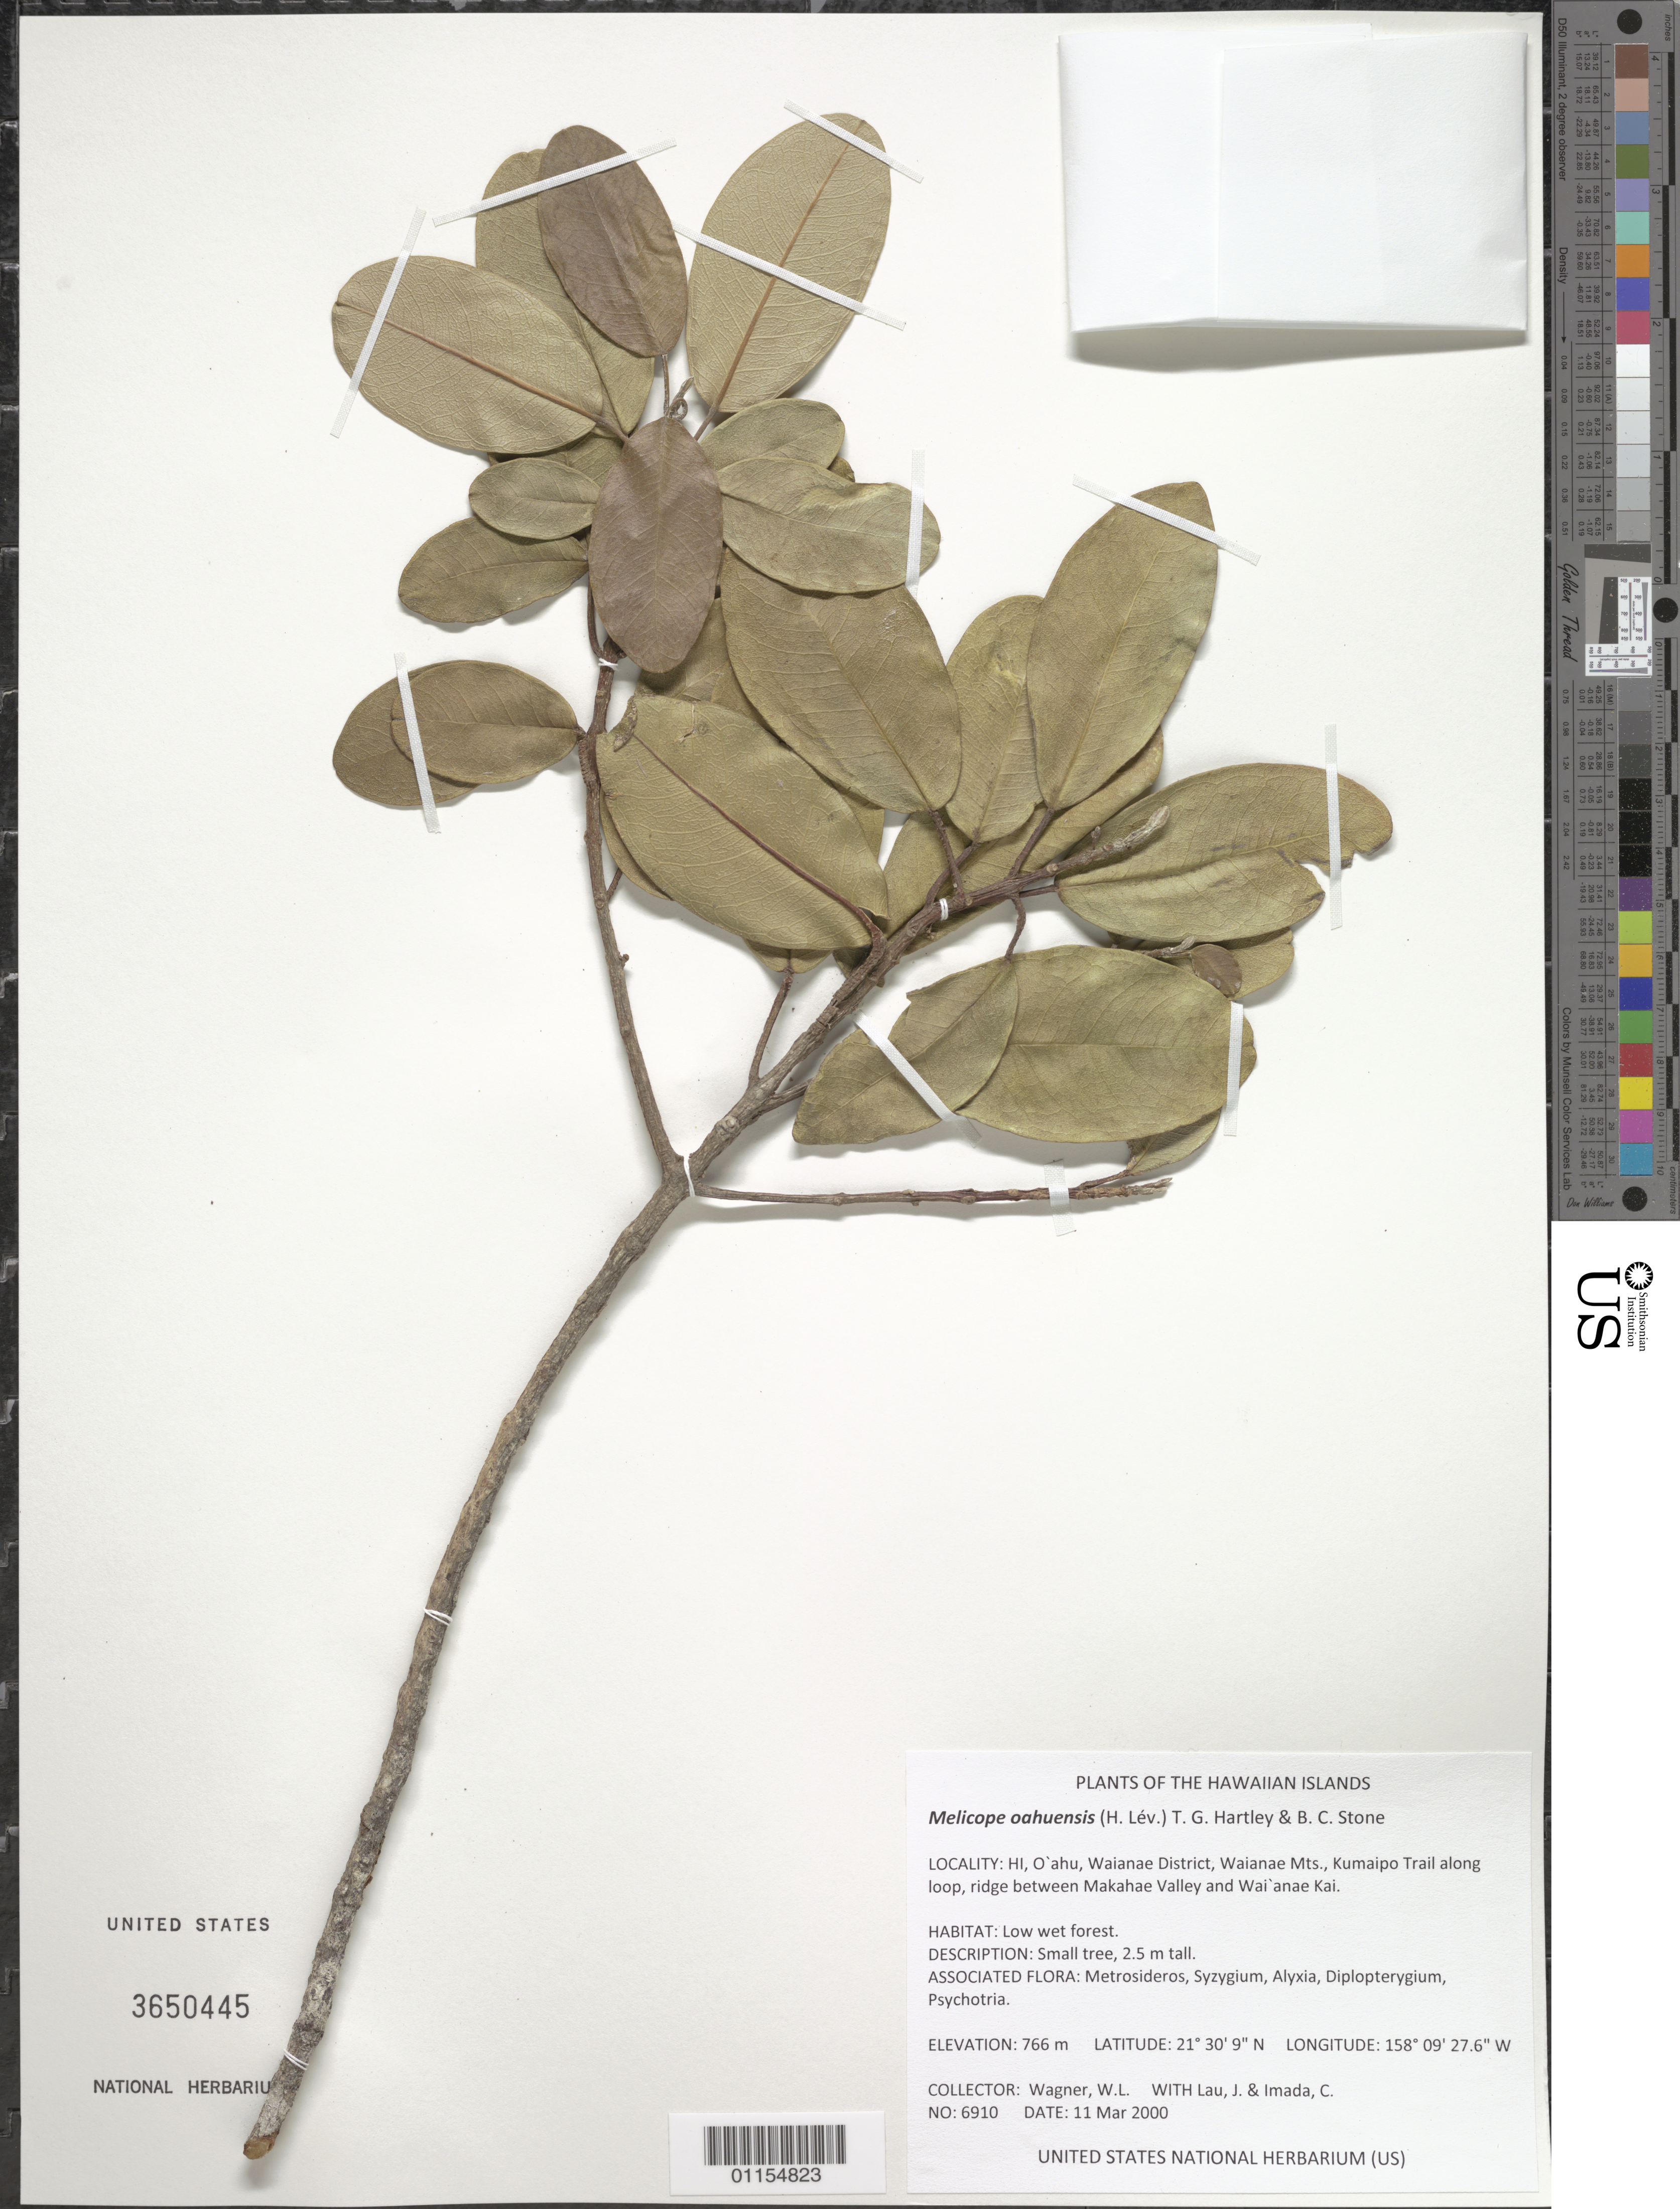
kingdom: Plantae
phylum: Tracheophyta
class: Magnoliopsida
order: Sapindales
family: Rutaceae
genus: Melicope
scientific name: Melicope oahuensis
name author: (H. Lév.) T.G. Hartley & B.C. Stone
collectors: W. L. Wagner, J. Lau & C. Imada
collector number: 6910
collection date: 2000-03-11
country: United States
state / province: Hawaii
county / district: Honolulu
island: Oahu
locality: Waianae District, Waianae Mts., Kumaipo Trail along loop, ridge between Makahae Valley and Wai'anae Kai.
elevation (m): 766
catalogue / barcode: US 3650445